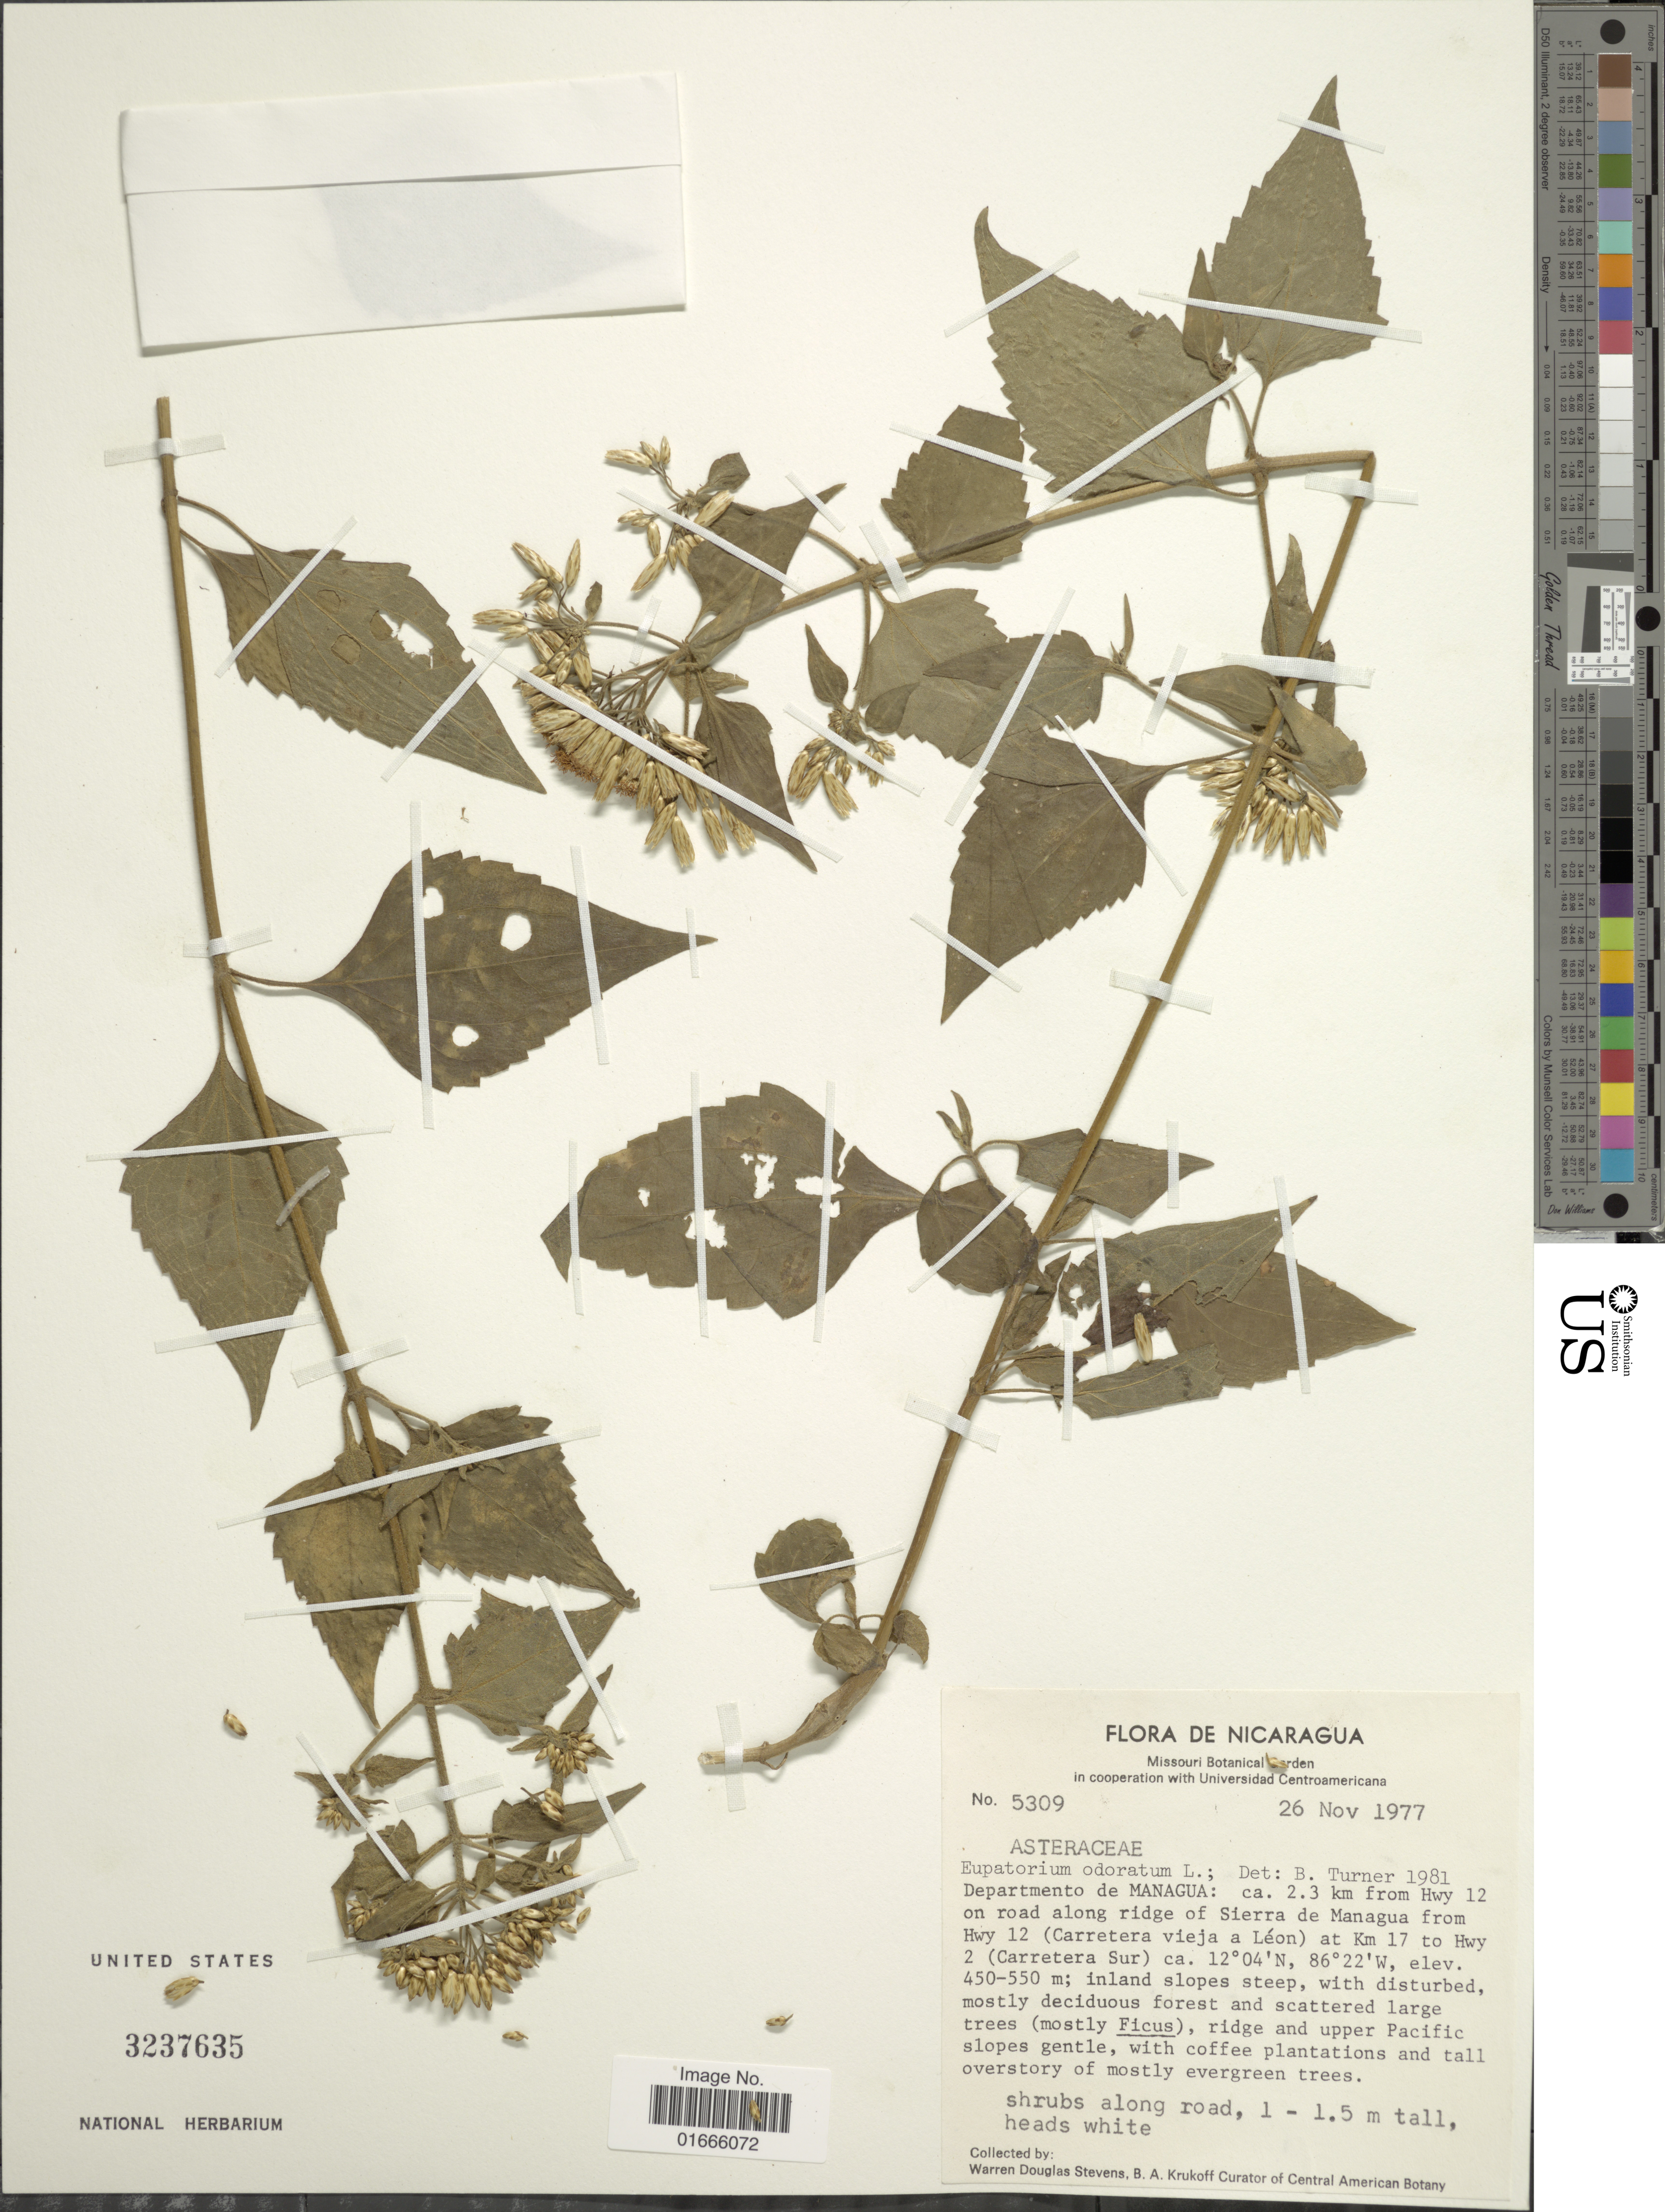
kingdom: Plantae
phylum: Tracheophyta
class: Magnoliopsida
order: Asterales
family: Asteraceae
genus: Chromolaena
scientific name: Chromolaena odorata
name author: (L.) R.M. King & H. Rob.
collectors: W. D. Stevens & B. A. Krukoff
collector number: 5309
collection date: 1977-11-26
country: Nicaragua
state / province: Managua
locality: Departmento de Managua: ca. 2.3 km from Hwy 12 on road along ridge of Sierra de Managua from Hwy 12 (Carretera vieja a Leon) at Km 14 to Hwy 2 (Carretera Sur)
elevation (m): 450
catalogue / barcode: US 3237635